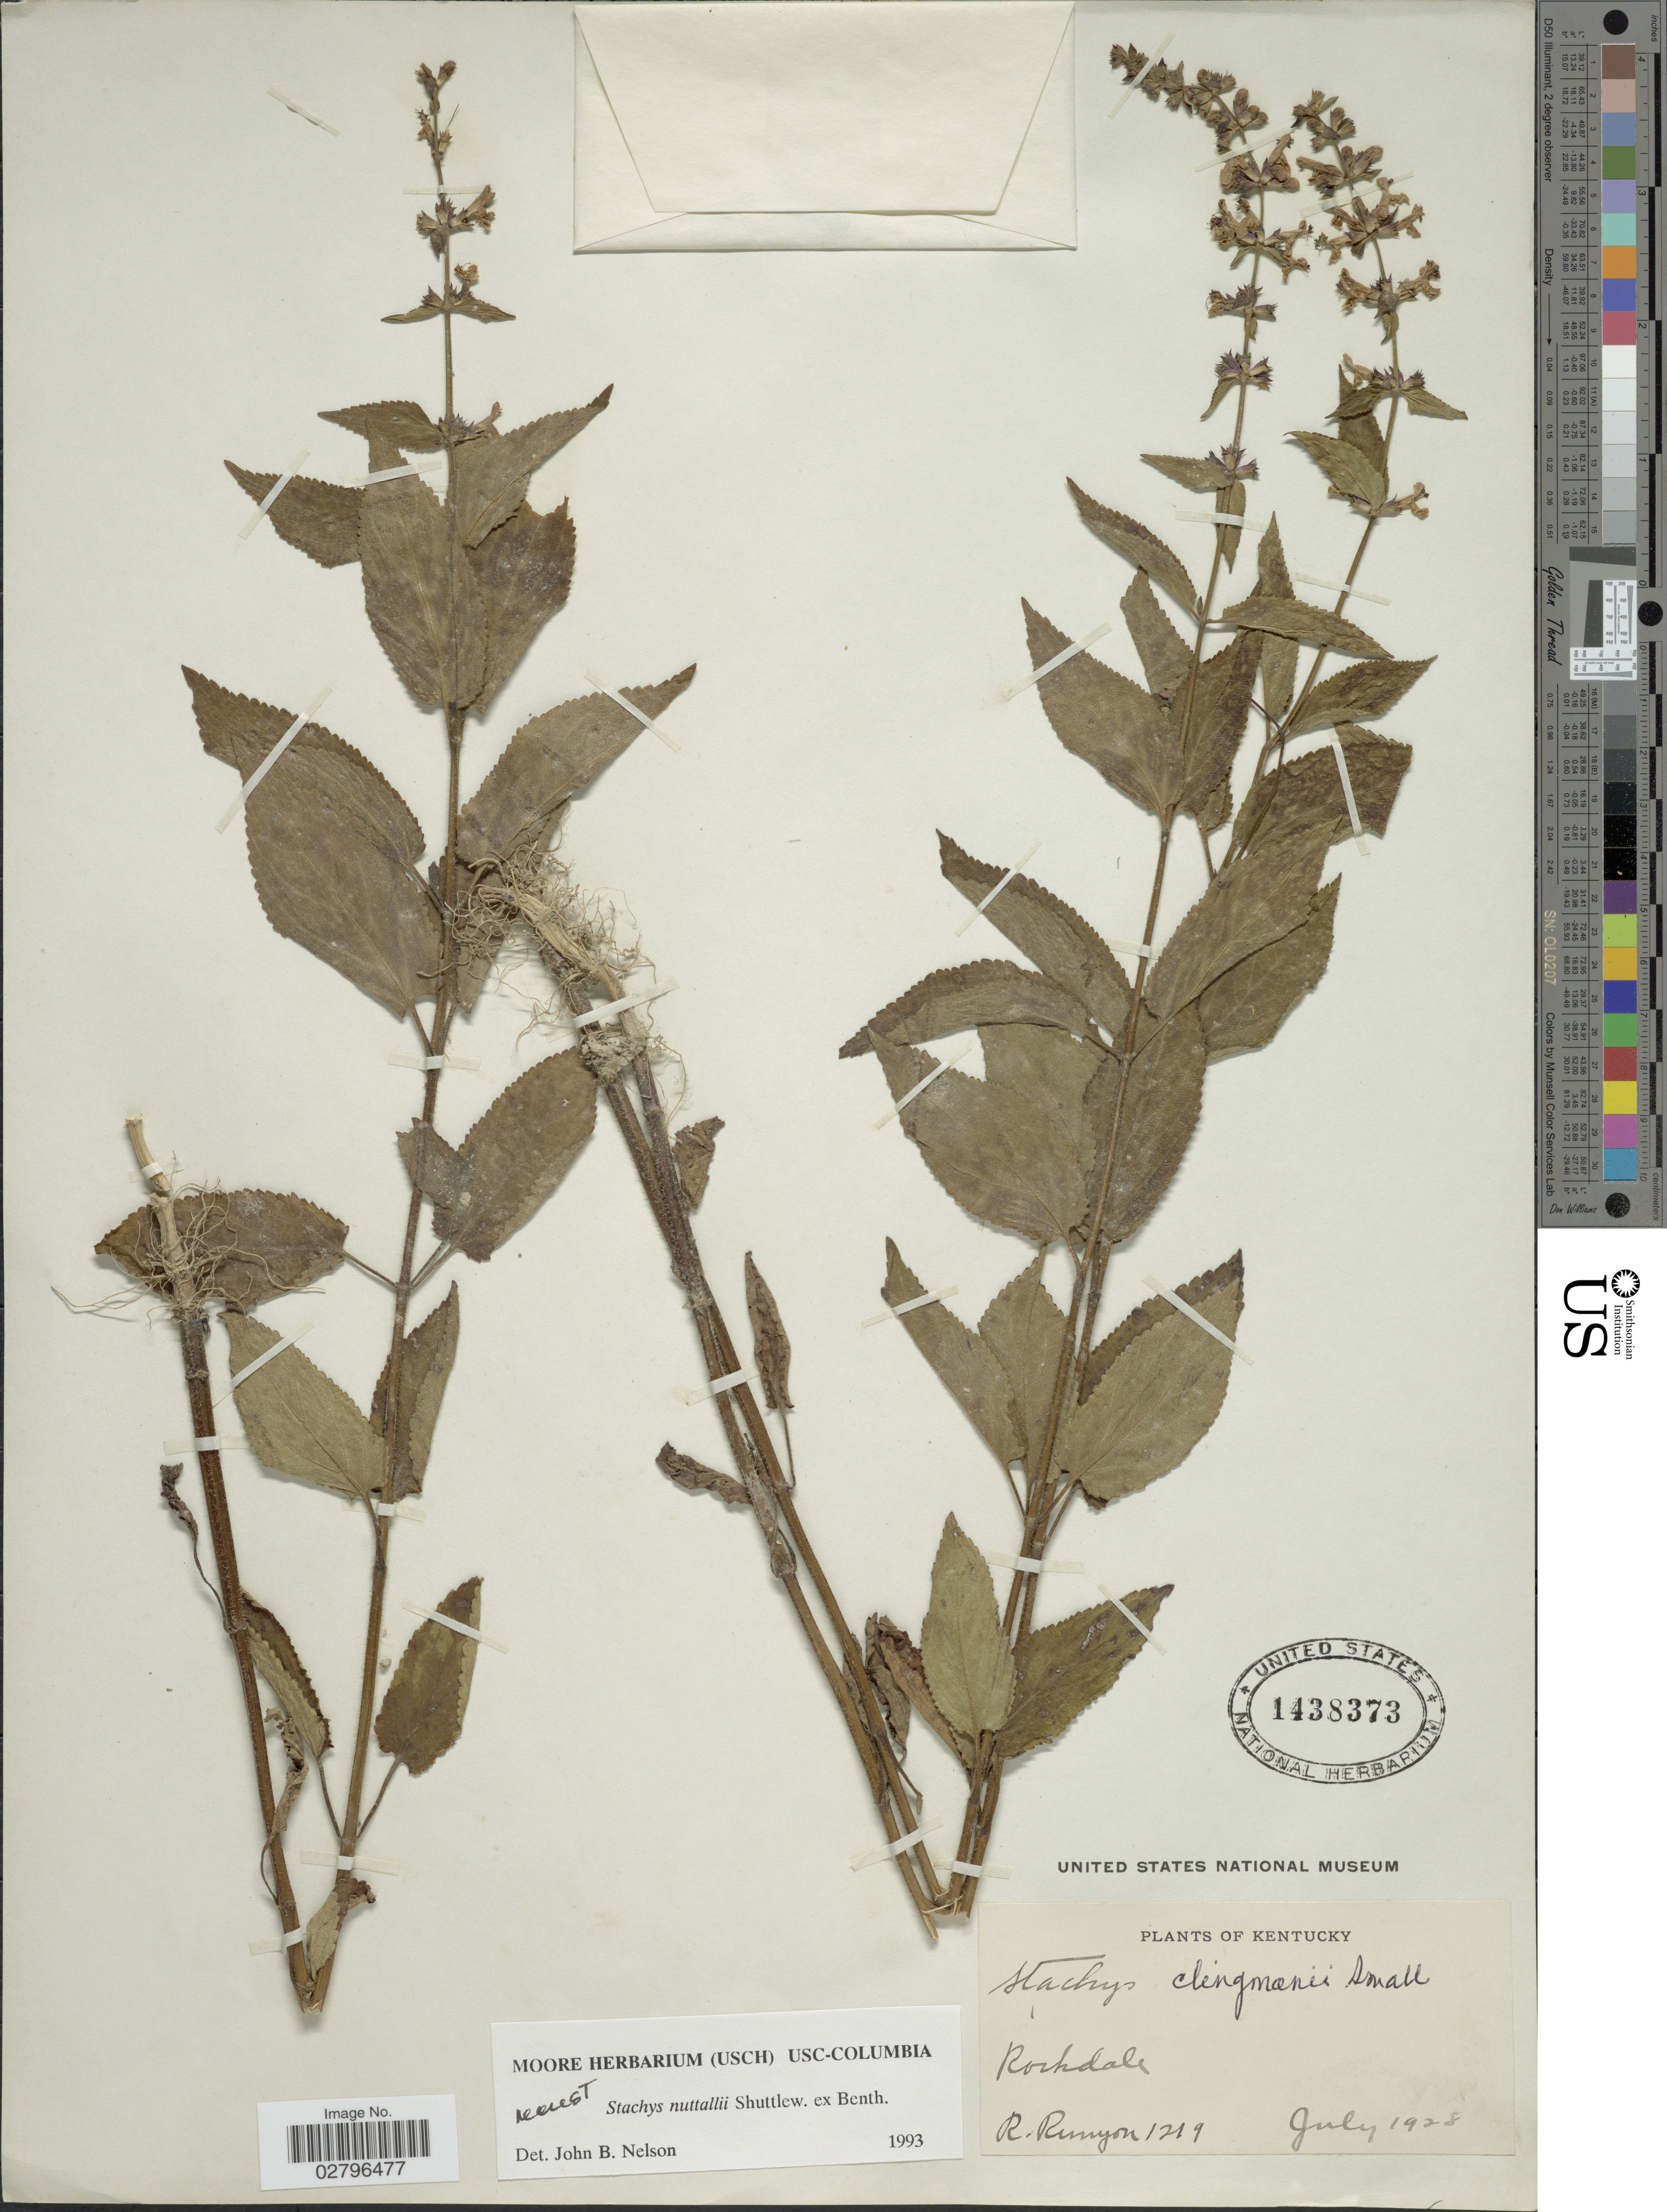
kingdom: Plantae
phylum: Tracheophyta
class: Magnoliopsida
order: Lamiales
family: Lamiaceae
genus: Stachys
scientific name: Stachys nuttallii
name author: Shuttlew. ex Benth.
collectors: R. Runyon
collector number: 1219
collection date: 1928-07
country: United States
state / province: Kentucky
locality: Rockdale.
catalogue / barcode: US 1438373